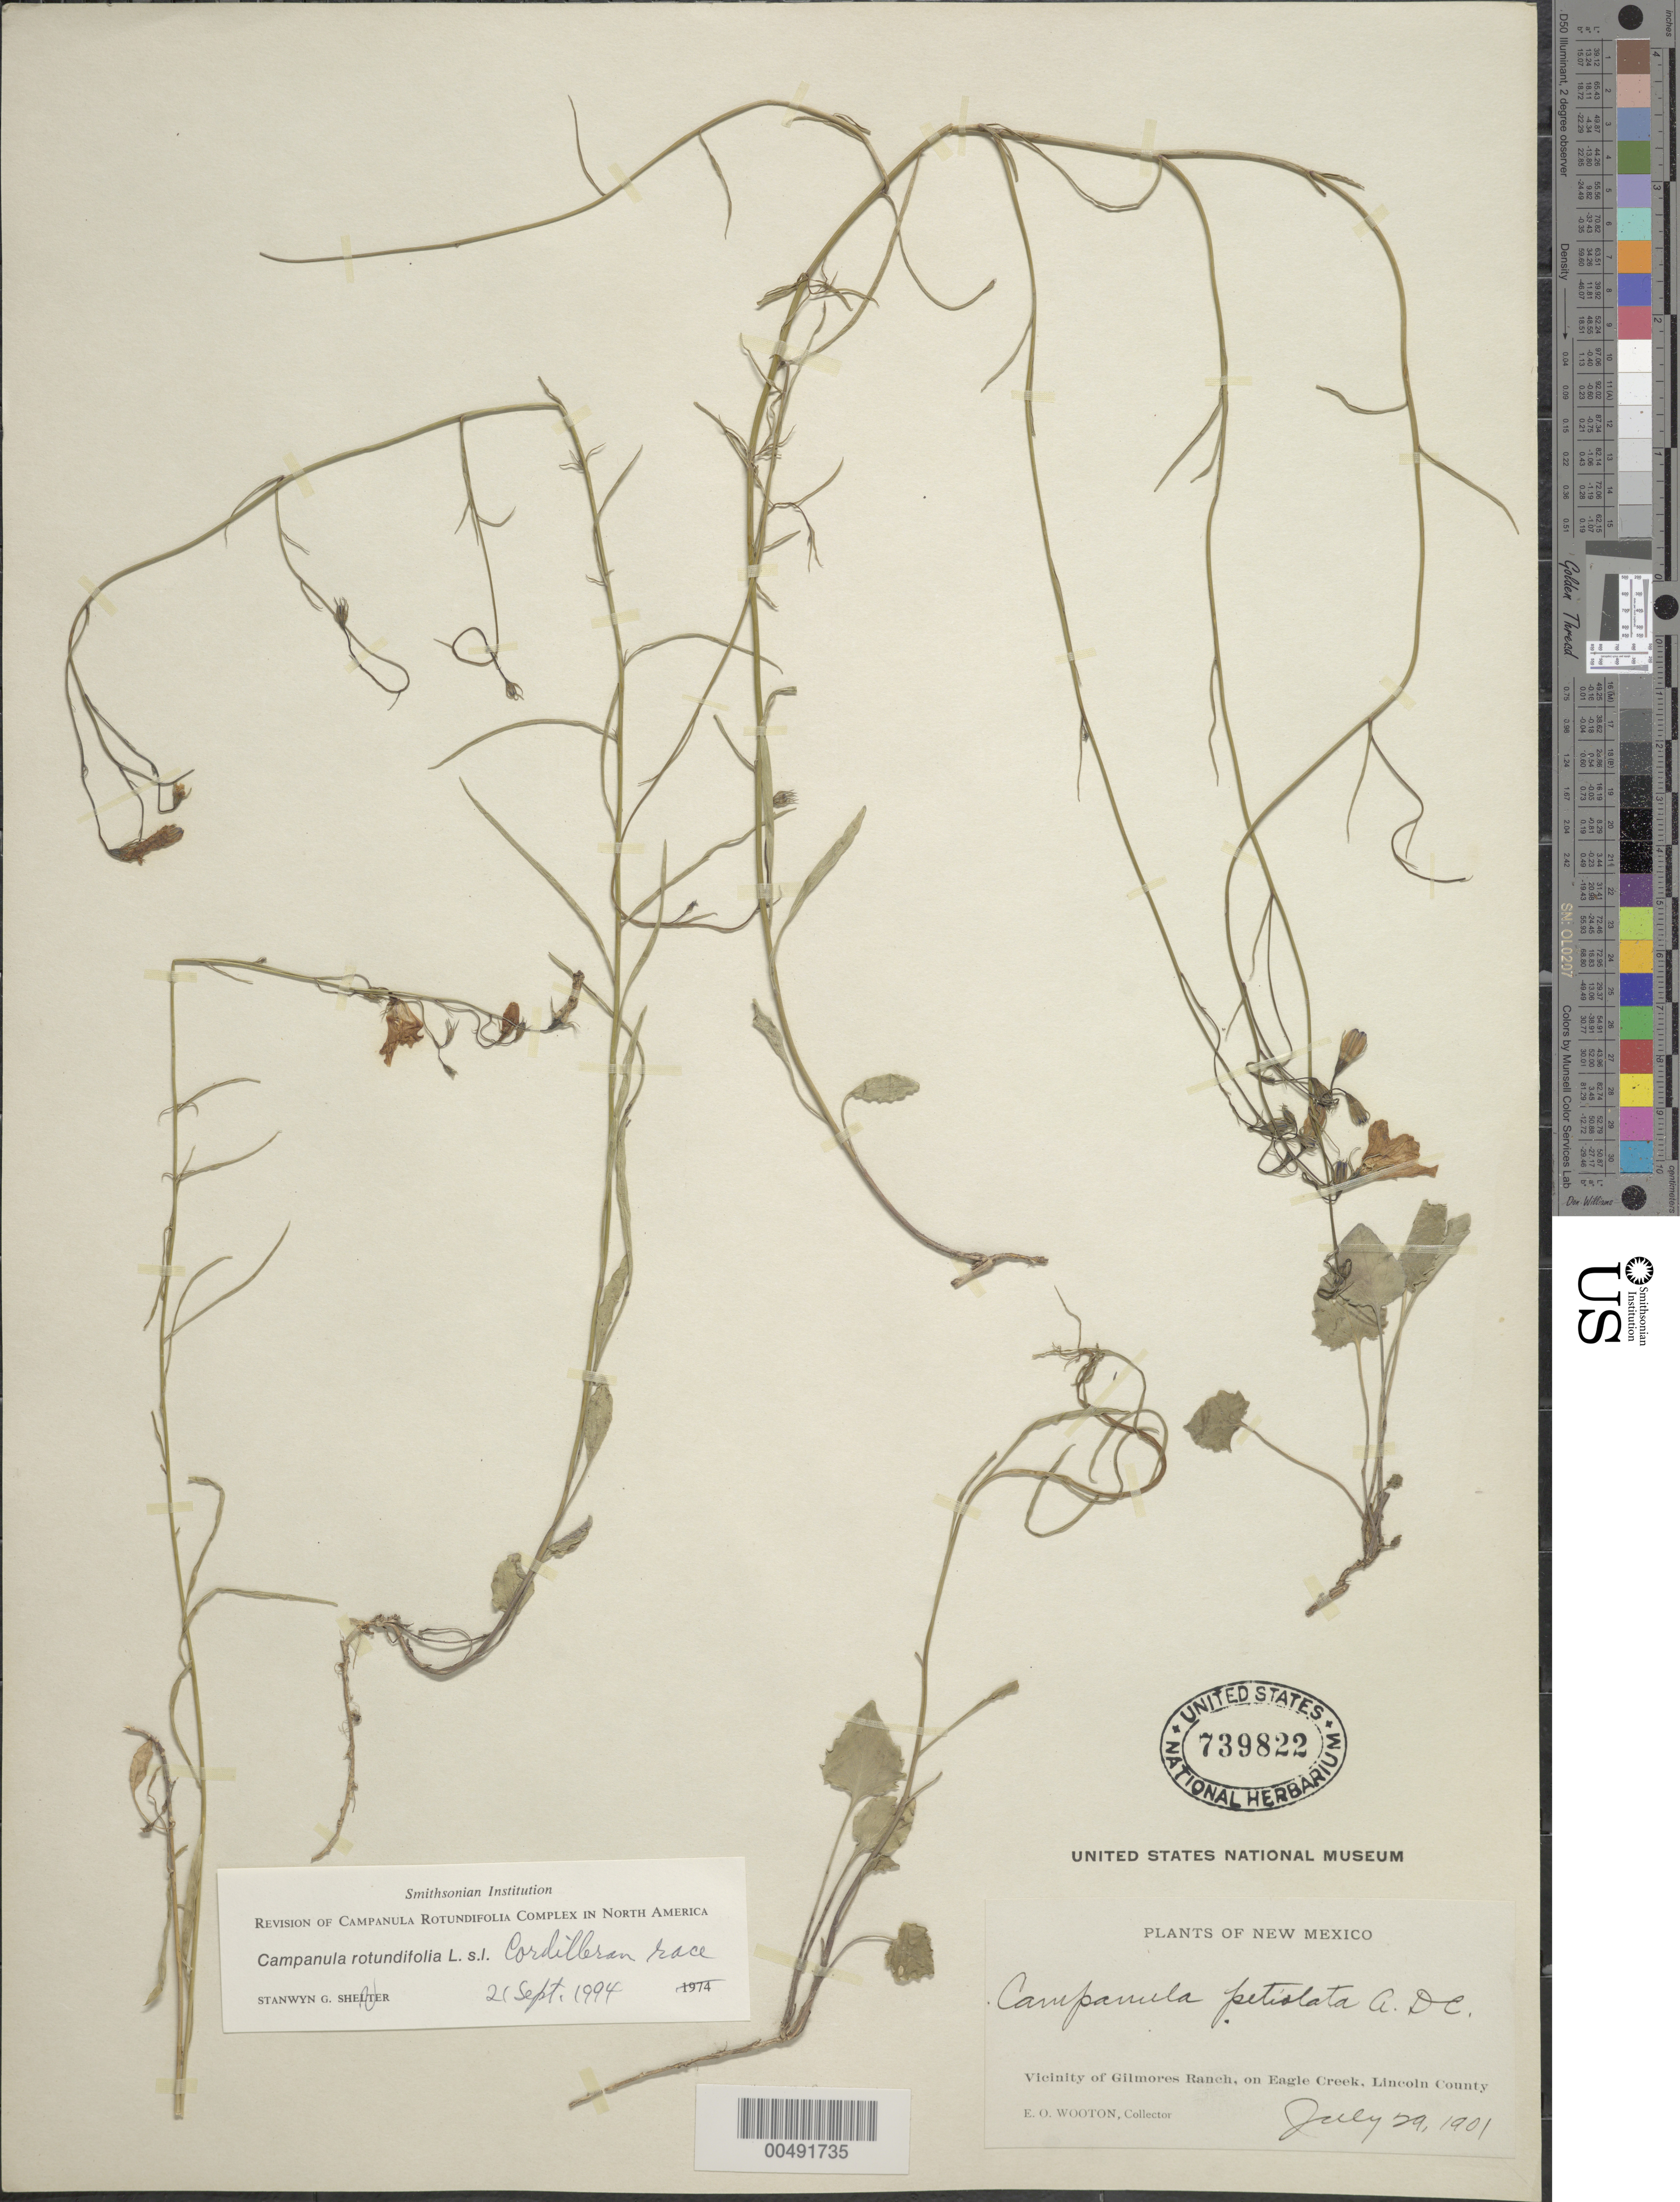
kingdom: Plantae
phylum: Tracheophyta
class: Magnoliopsida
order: Asterales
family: Campanulaceae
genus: Campanula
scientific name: Campanula rotundifolia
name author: L.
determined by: Shetler, Stanwyn G., (US), NMNH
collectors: E. O. Wooton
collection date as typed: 29 Jul 1901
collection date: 1901-07-29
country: United States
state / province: New Mexico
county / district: Lincoln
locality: Gilmore's Ranch, on Eagle Creek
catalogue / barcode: US 739822